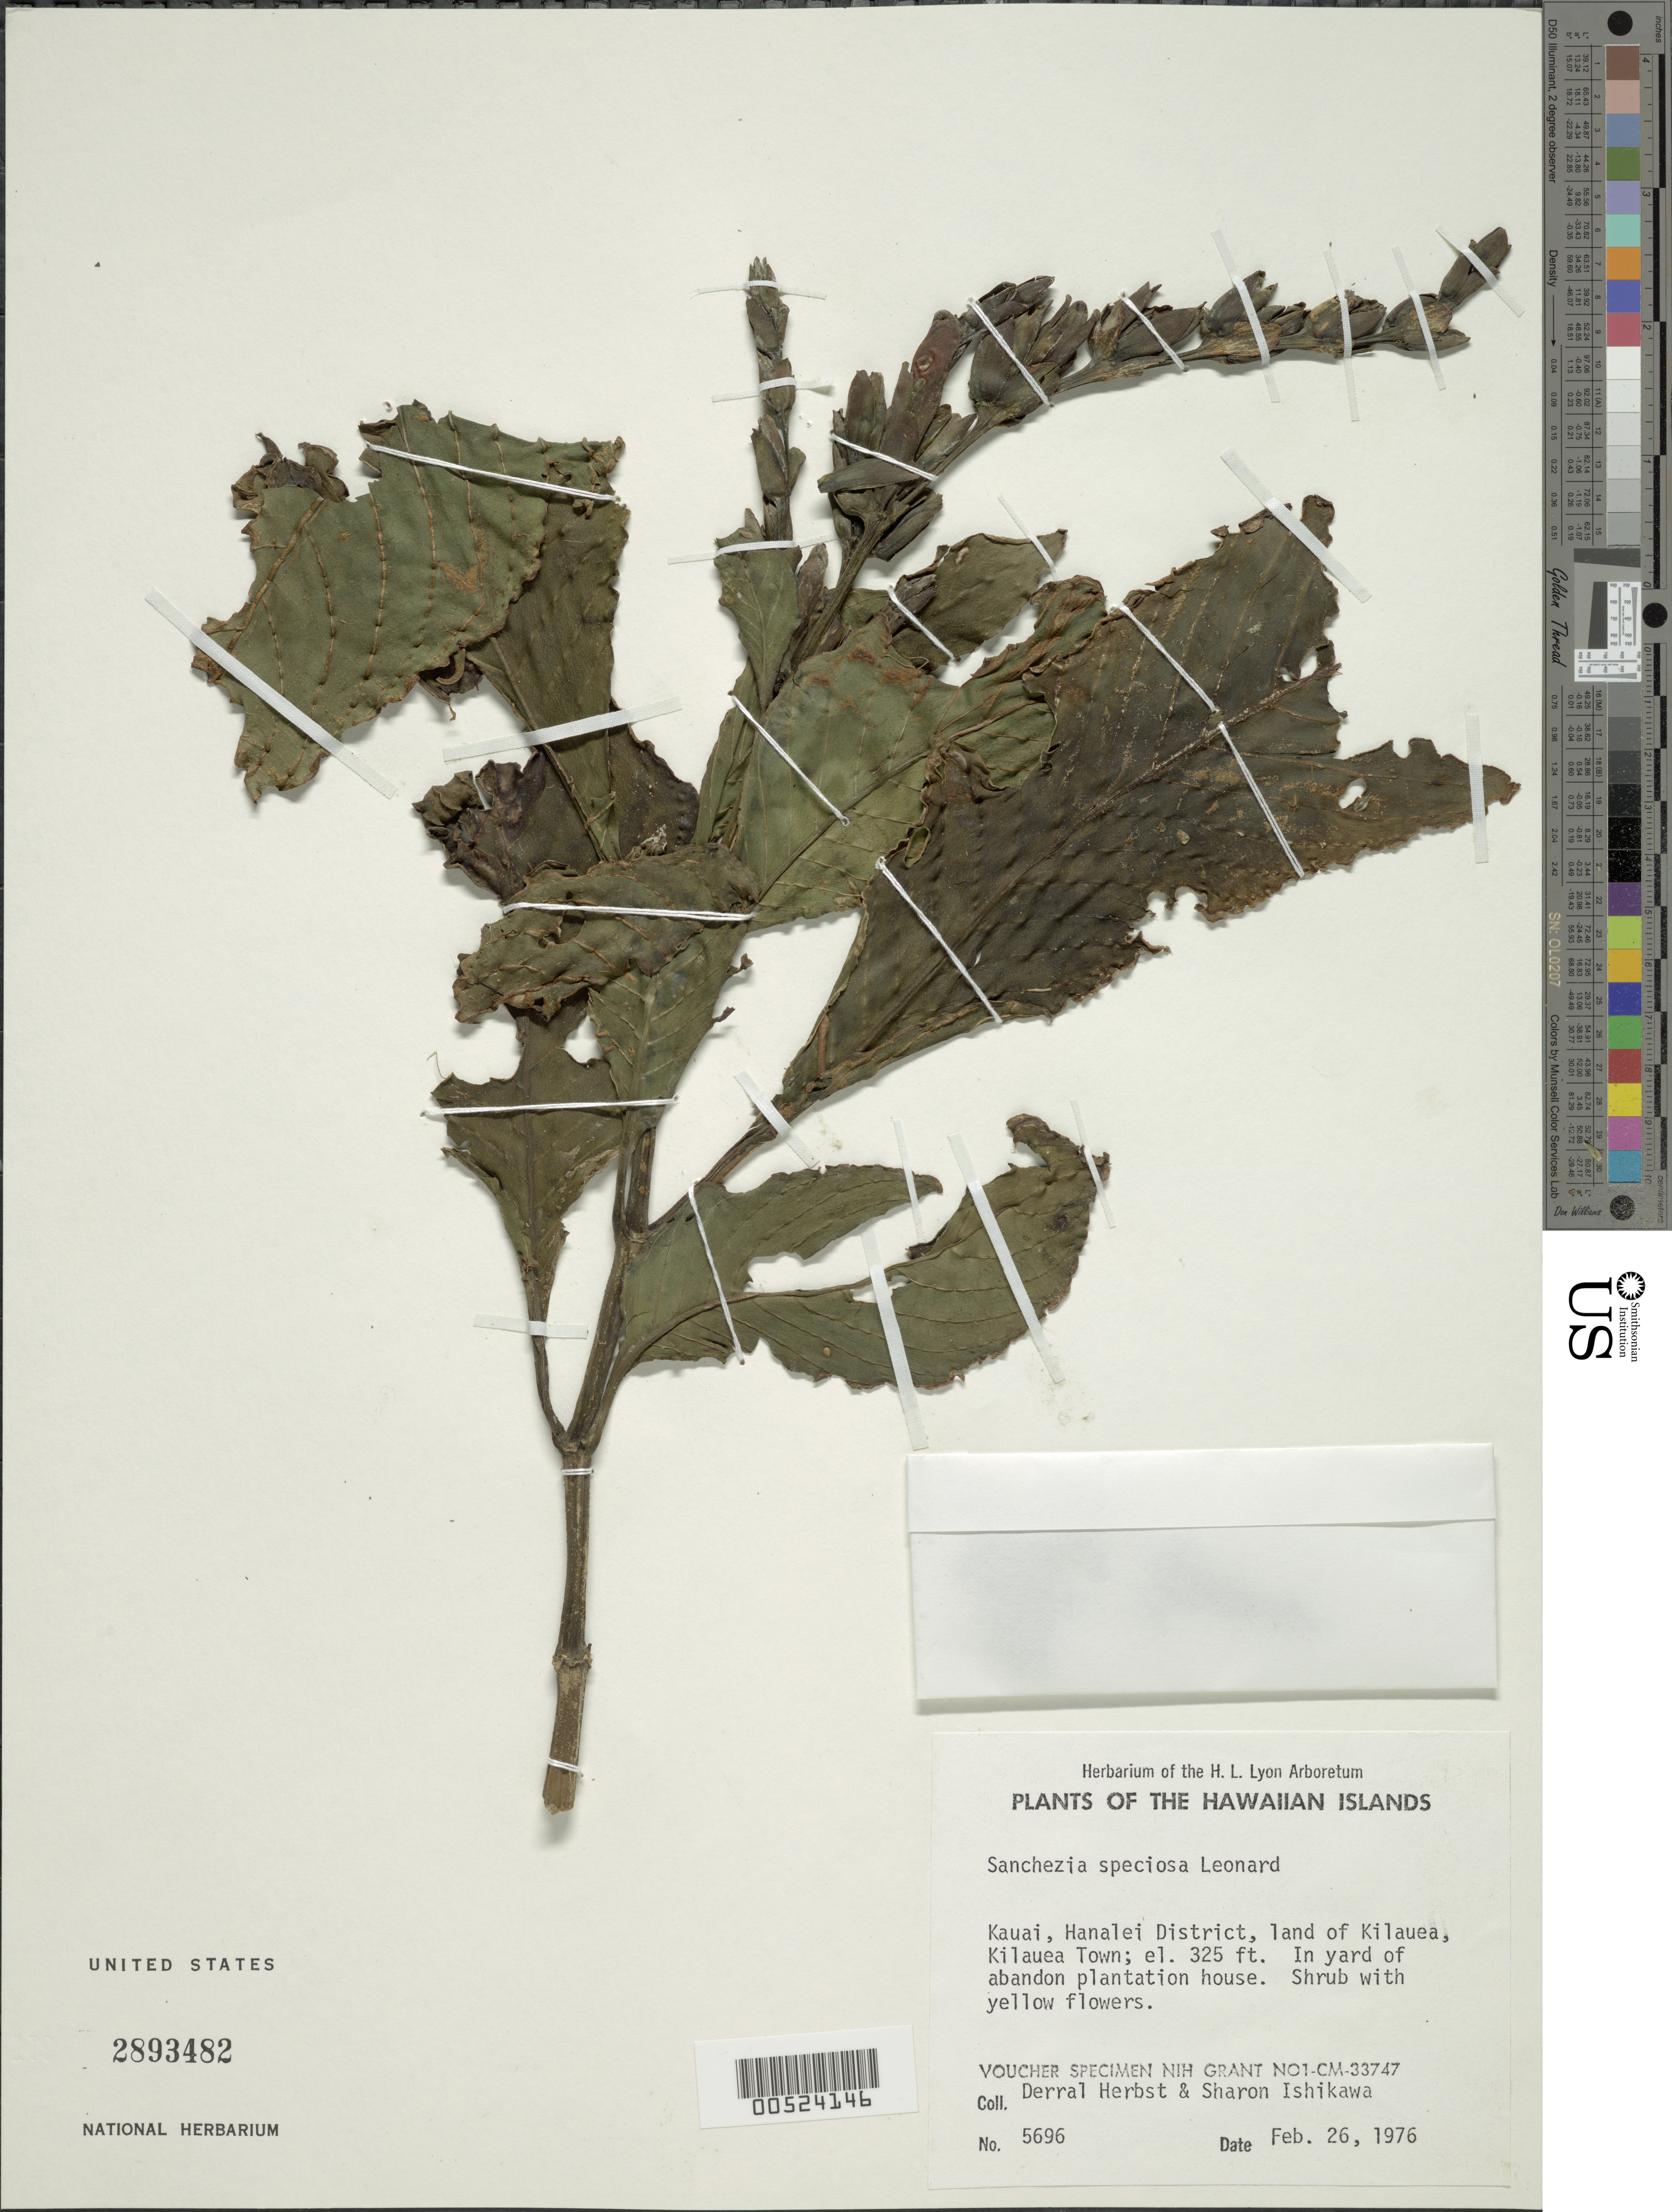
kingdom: Plantae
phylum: Tracheophyta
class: Magnoliopsida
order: Lamiales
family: Acanthaceae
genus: Sanchezia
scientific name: Sanchezia parvibracteata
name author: Sprague & Hutch.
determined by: Azevedo, Igor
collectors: D. R. Herbst & S. Ishikawa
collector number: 5696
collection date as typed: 26 Feb 1976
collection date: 1976-02-26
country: United States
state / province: Hawaii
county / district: Kauai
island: Kaua'i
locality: Hanalei Dist, land of Kilauea, Kilauea Town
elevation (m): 99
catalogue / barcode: US 2893482